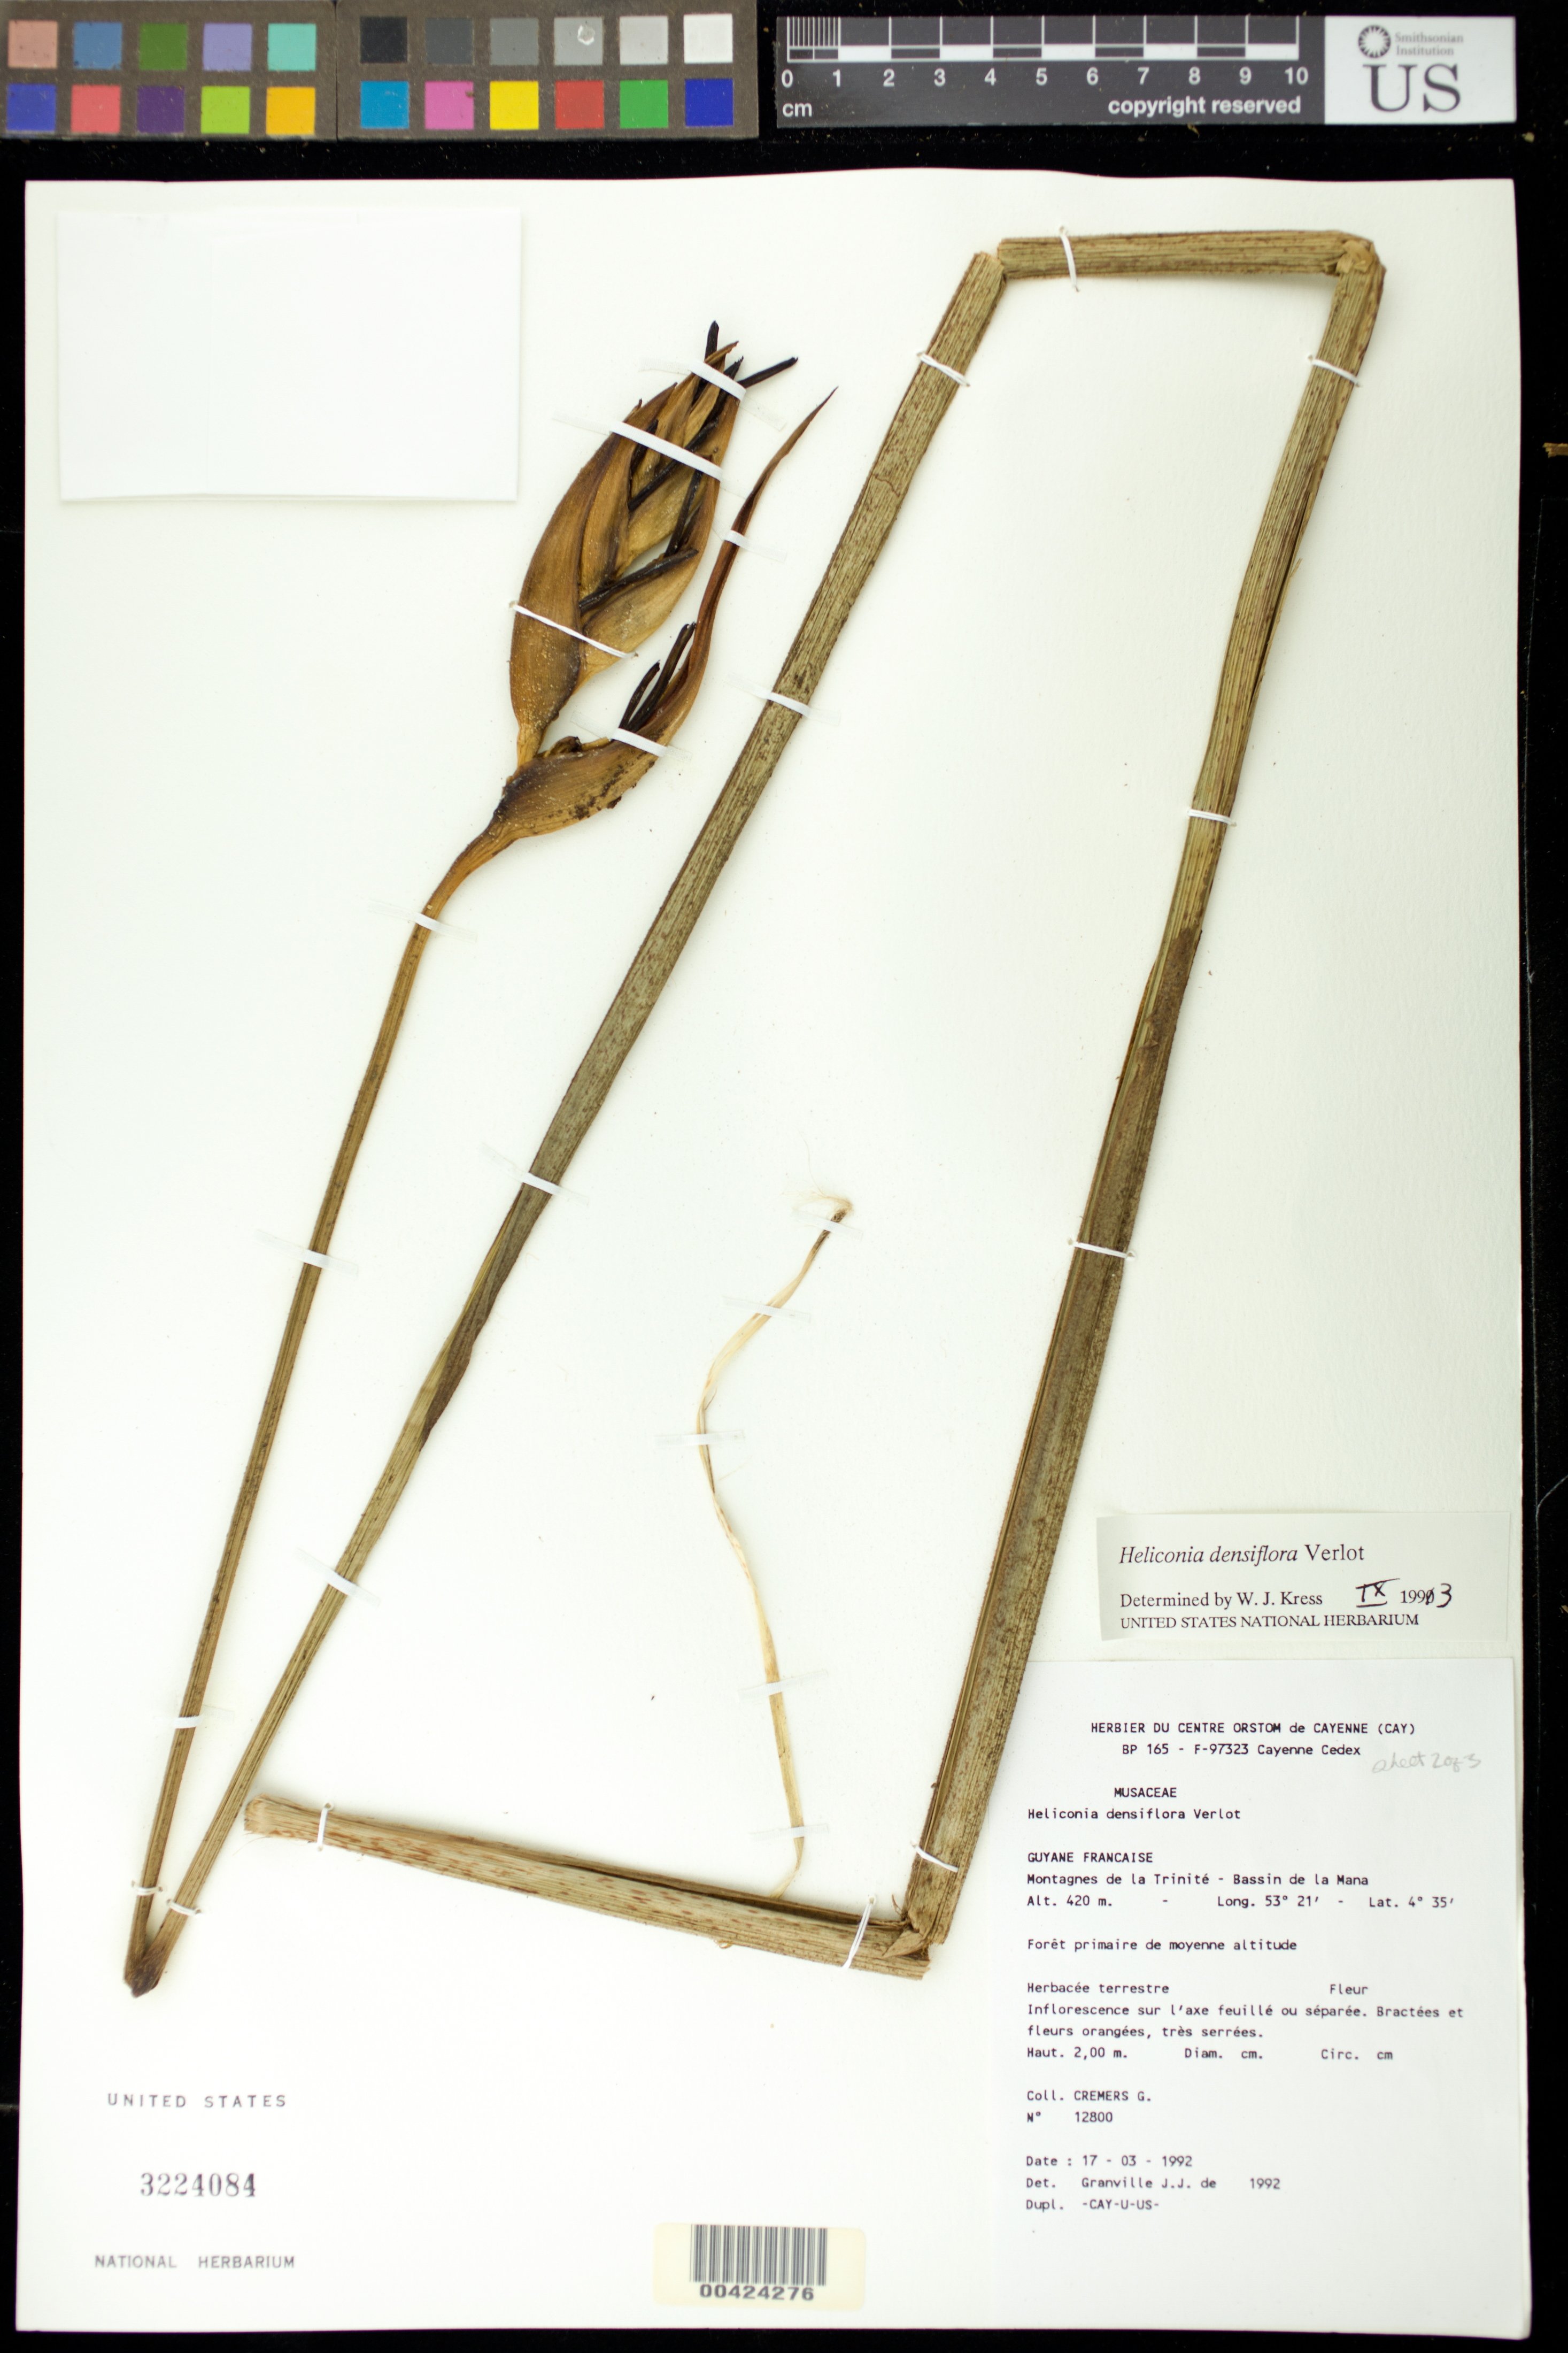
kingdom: Plantae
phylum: Tracheophyta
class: Liliopsida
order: Zingiberales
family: Heliconiaceae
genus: Heliconia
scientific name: Heliconia densiflora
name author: B. Verl.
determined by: Kress, W. J., (US), Smithsonian Institution - National Museum of Natural History (UNITED STATES)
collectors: G. Cremers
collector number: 12800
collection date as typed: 17 Mar 1992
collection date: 1992-03-17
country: French Guiana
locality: Montagnes de la trinite - bassin de la mana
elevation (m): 420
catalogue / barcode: US 3224084